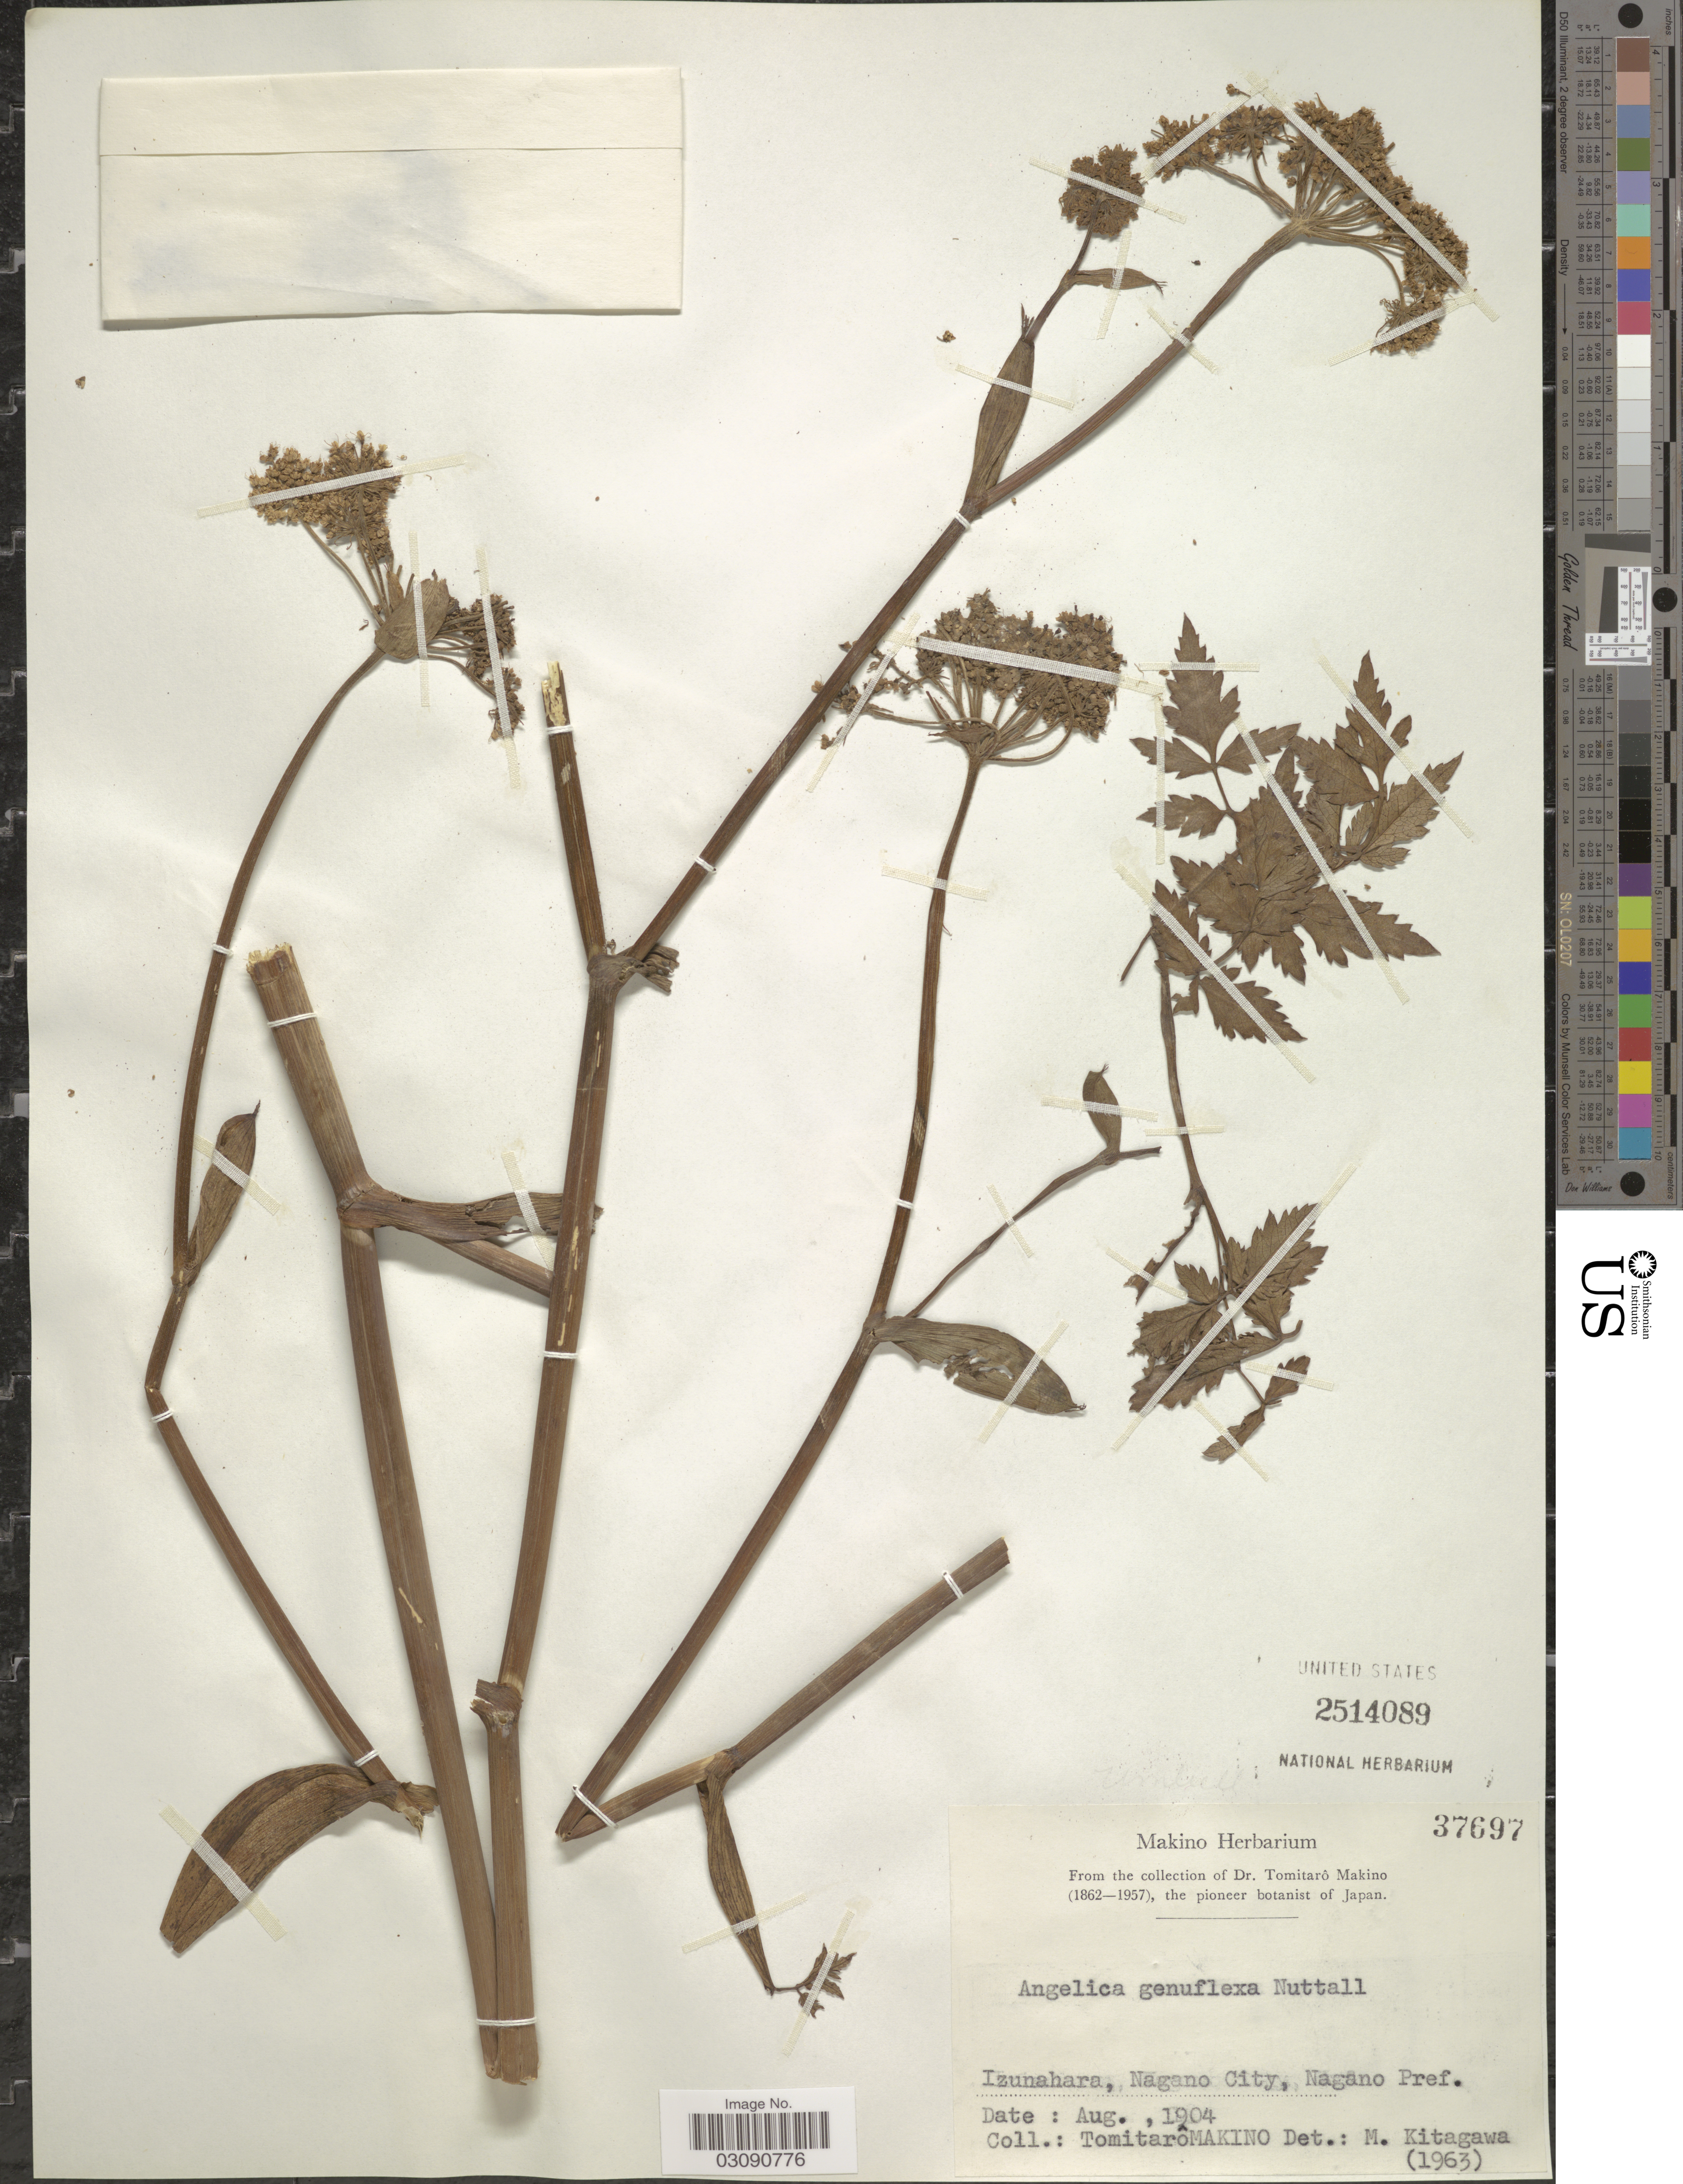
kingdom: Plantae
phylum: Tracheophyta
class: Magnoliopsida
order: Apiales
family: Apiaceae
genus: Angelica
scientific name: Angelica genuflexa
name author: Nutt.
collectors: T. Makino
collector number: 37697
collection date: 1904-08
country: Japan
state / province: Nagano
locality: Izunahara, Nagano City, Nagano Pref.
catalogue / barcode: US 2514089